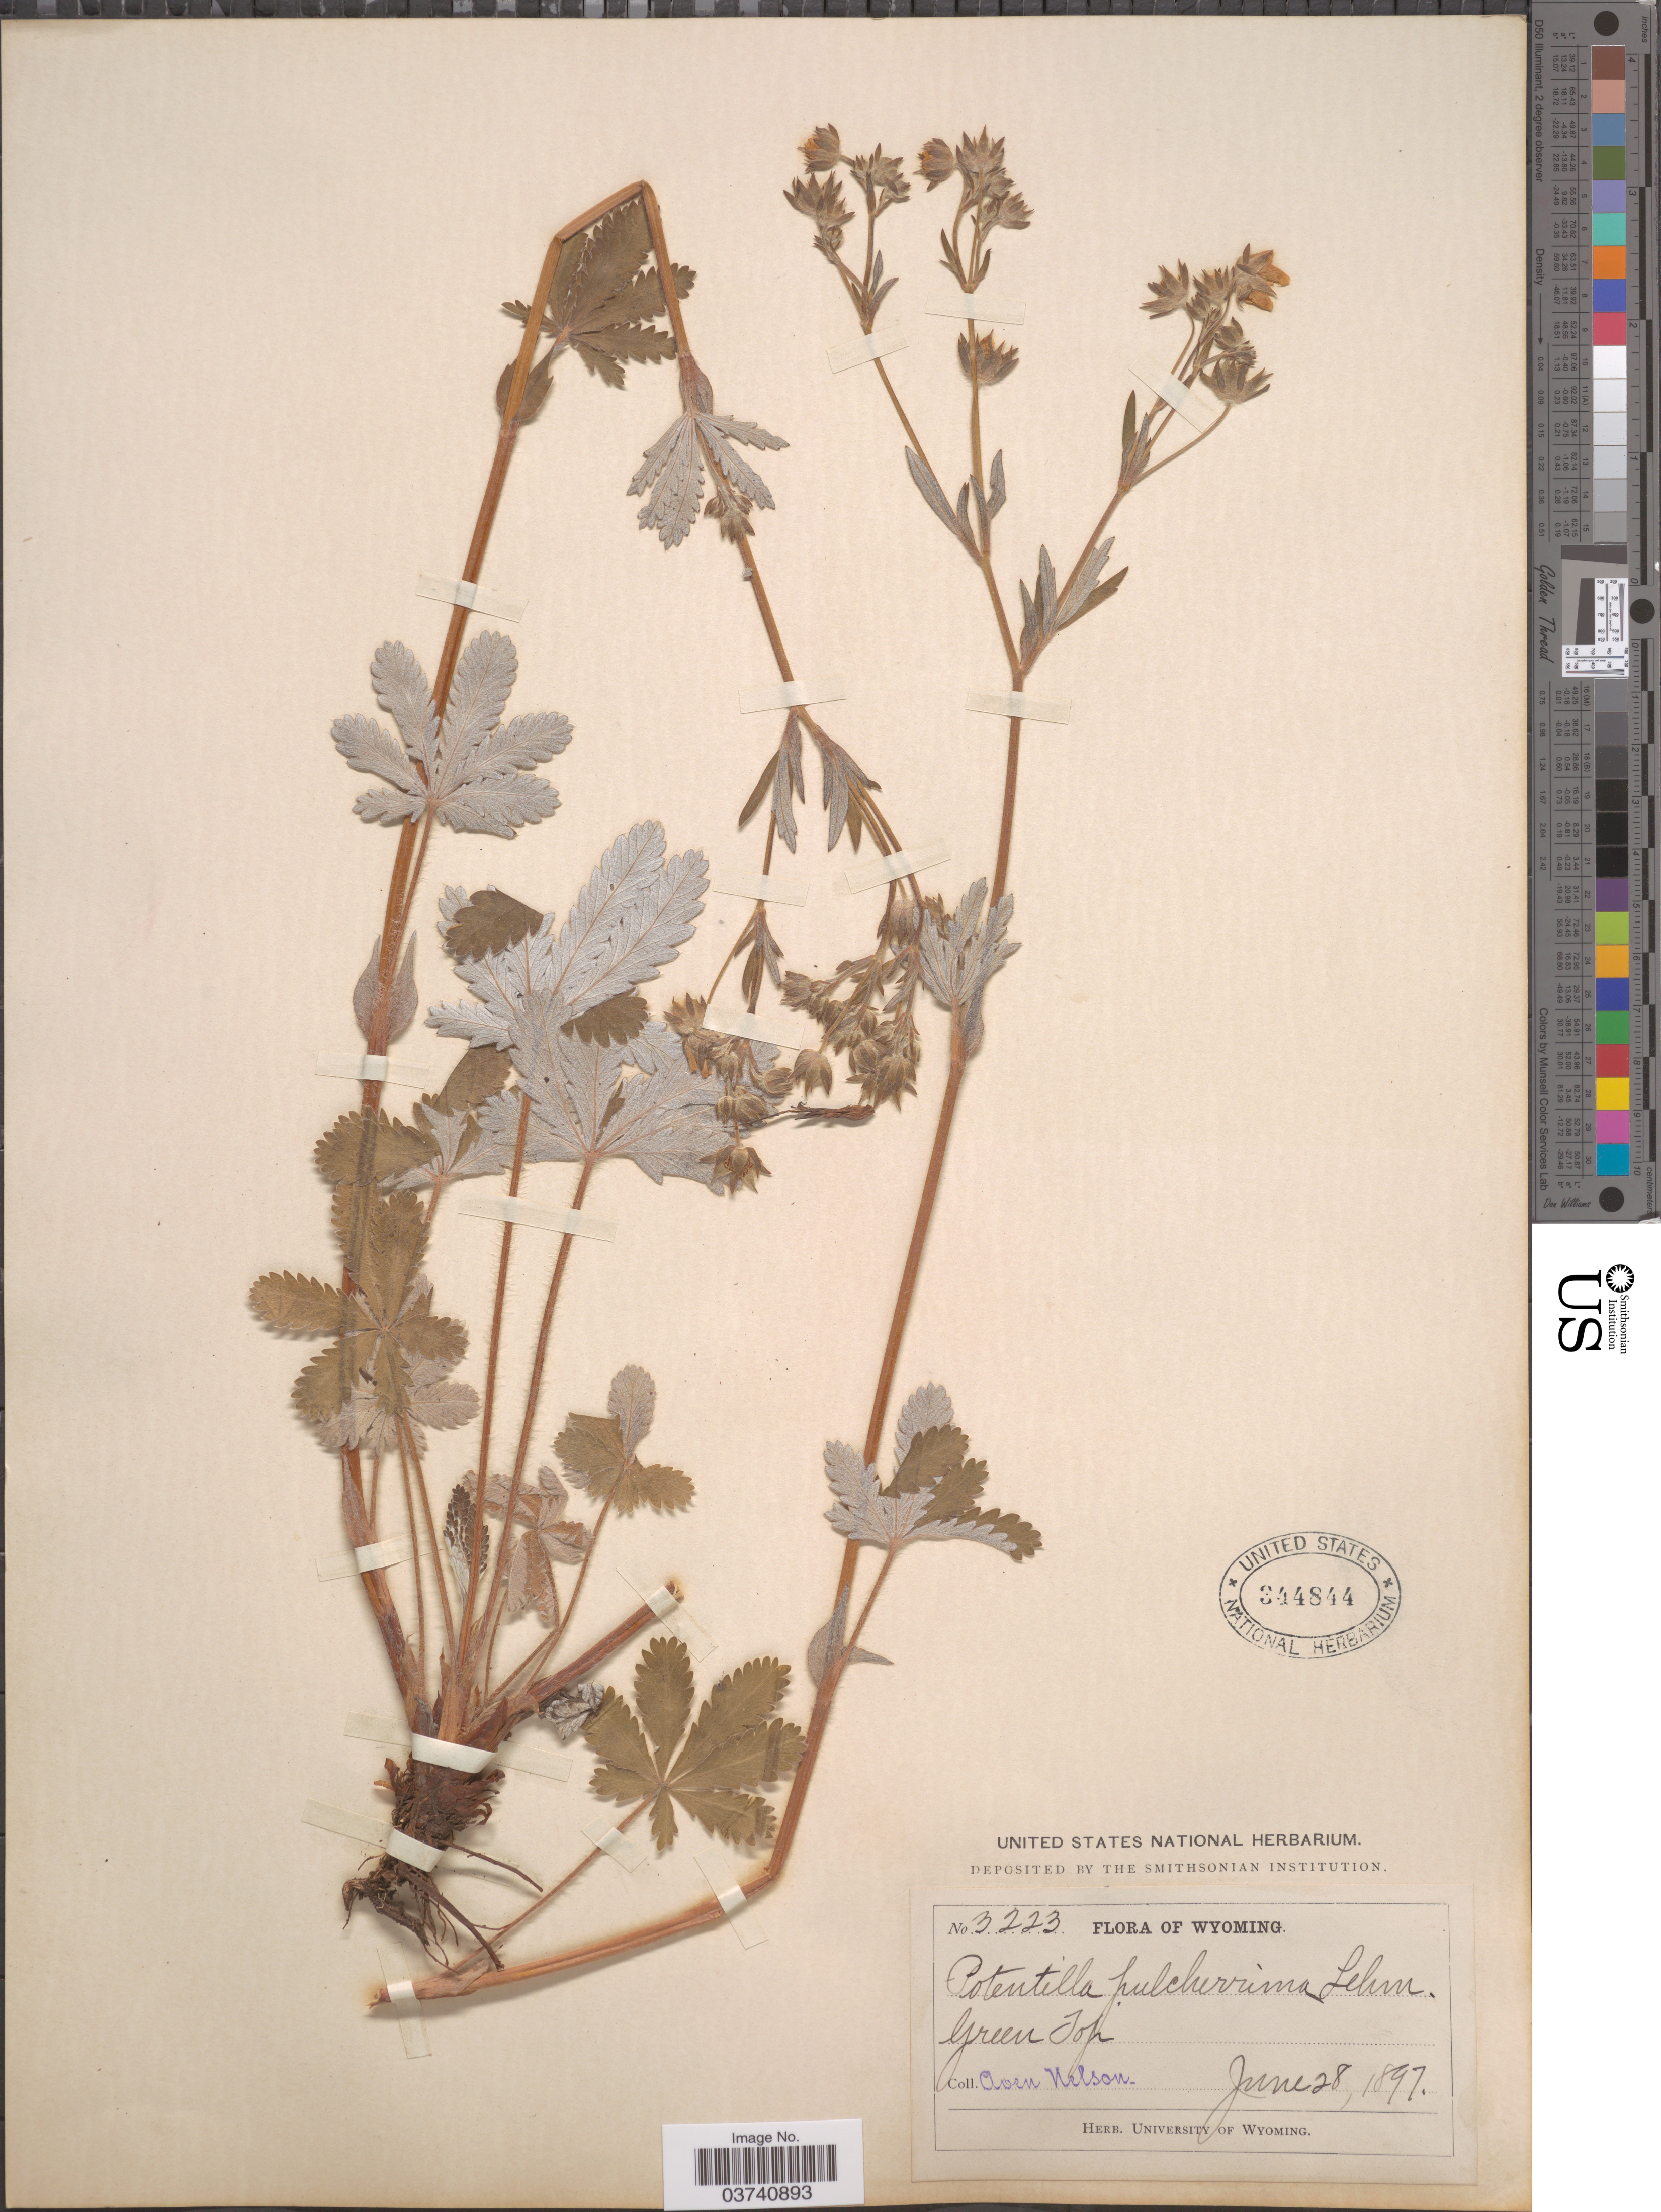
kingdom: Plantae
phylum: Tracheophyta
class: Magnoliopsida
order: Rosales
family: Rosaceae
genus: Potentilla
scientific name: Potentilla pulcherrima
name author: Lehm.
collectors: A. Nelson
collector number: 3223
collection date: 1897-06-28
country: United States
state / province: Wyoming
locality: Green Top.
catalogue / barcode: US 344844